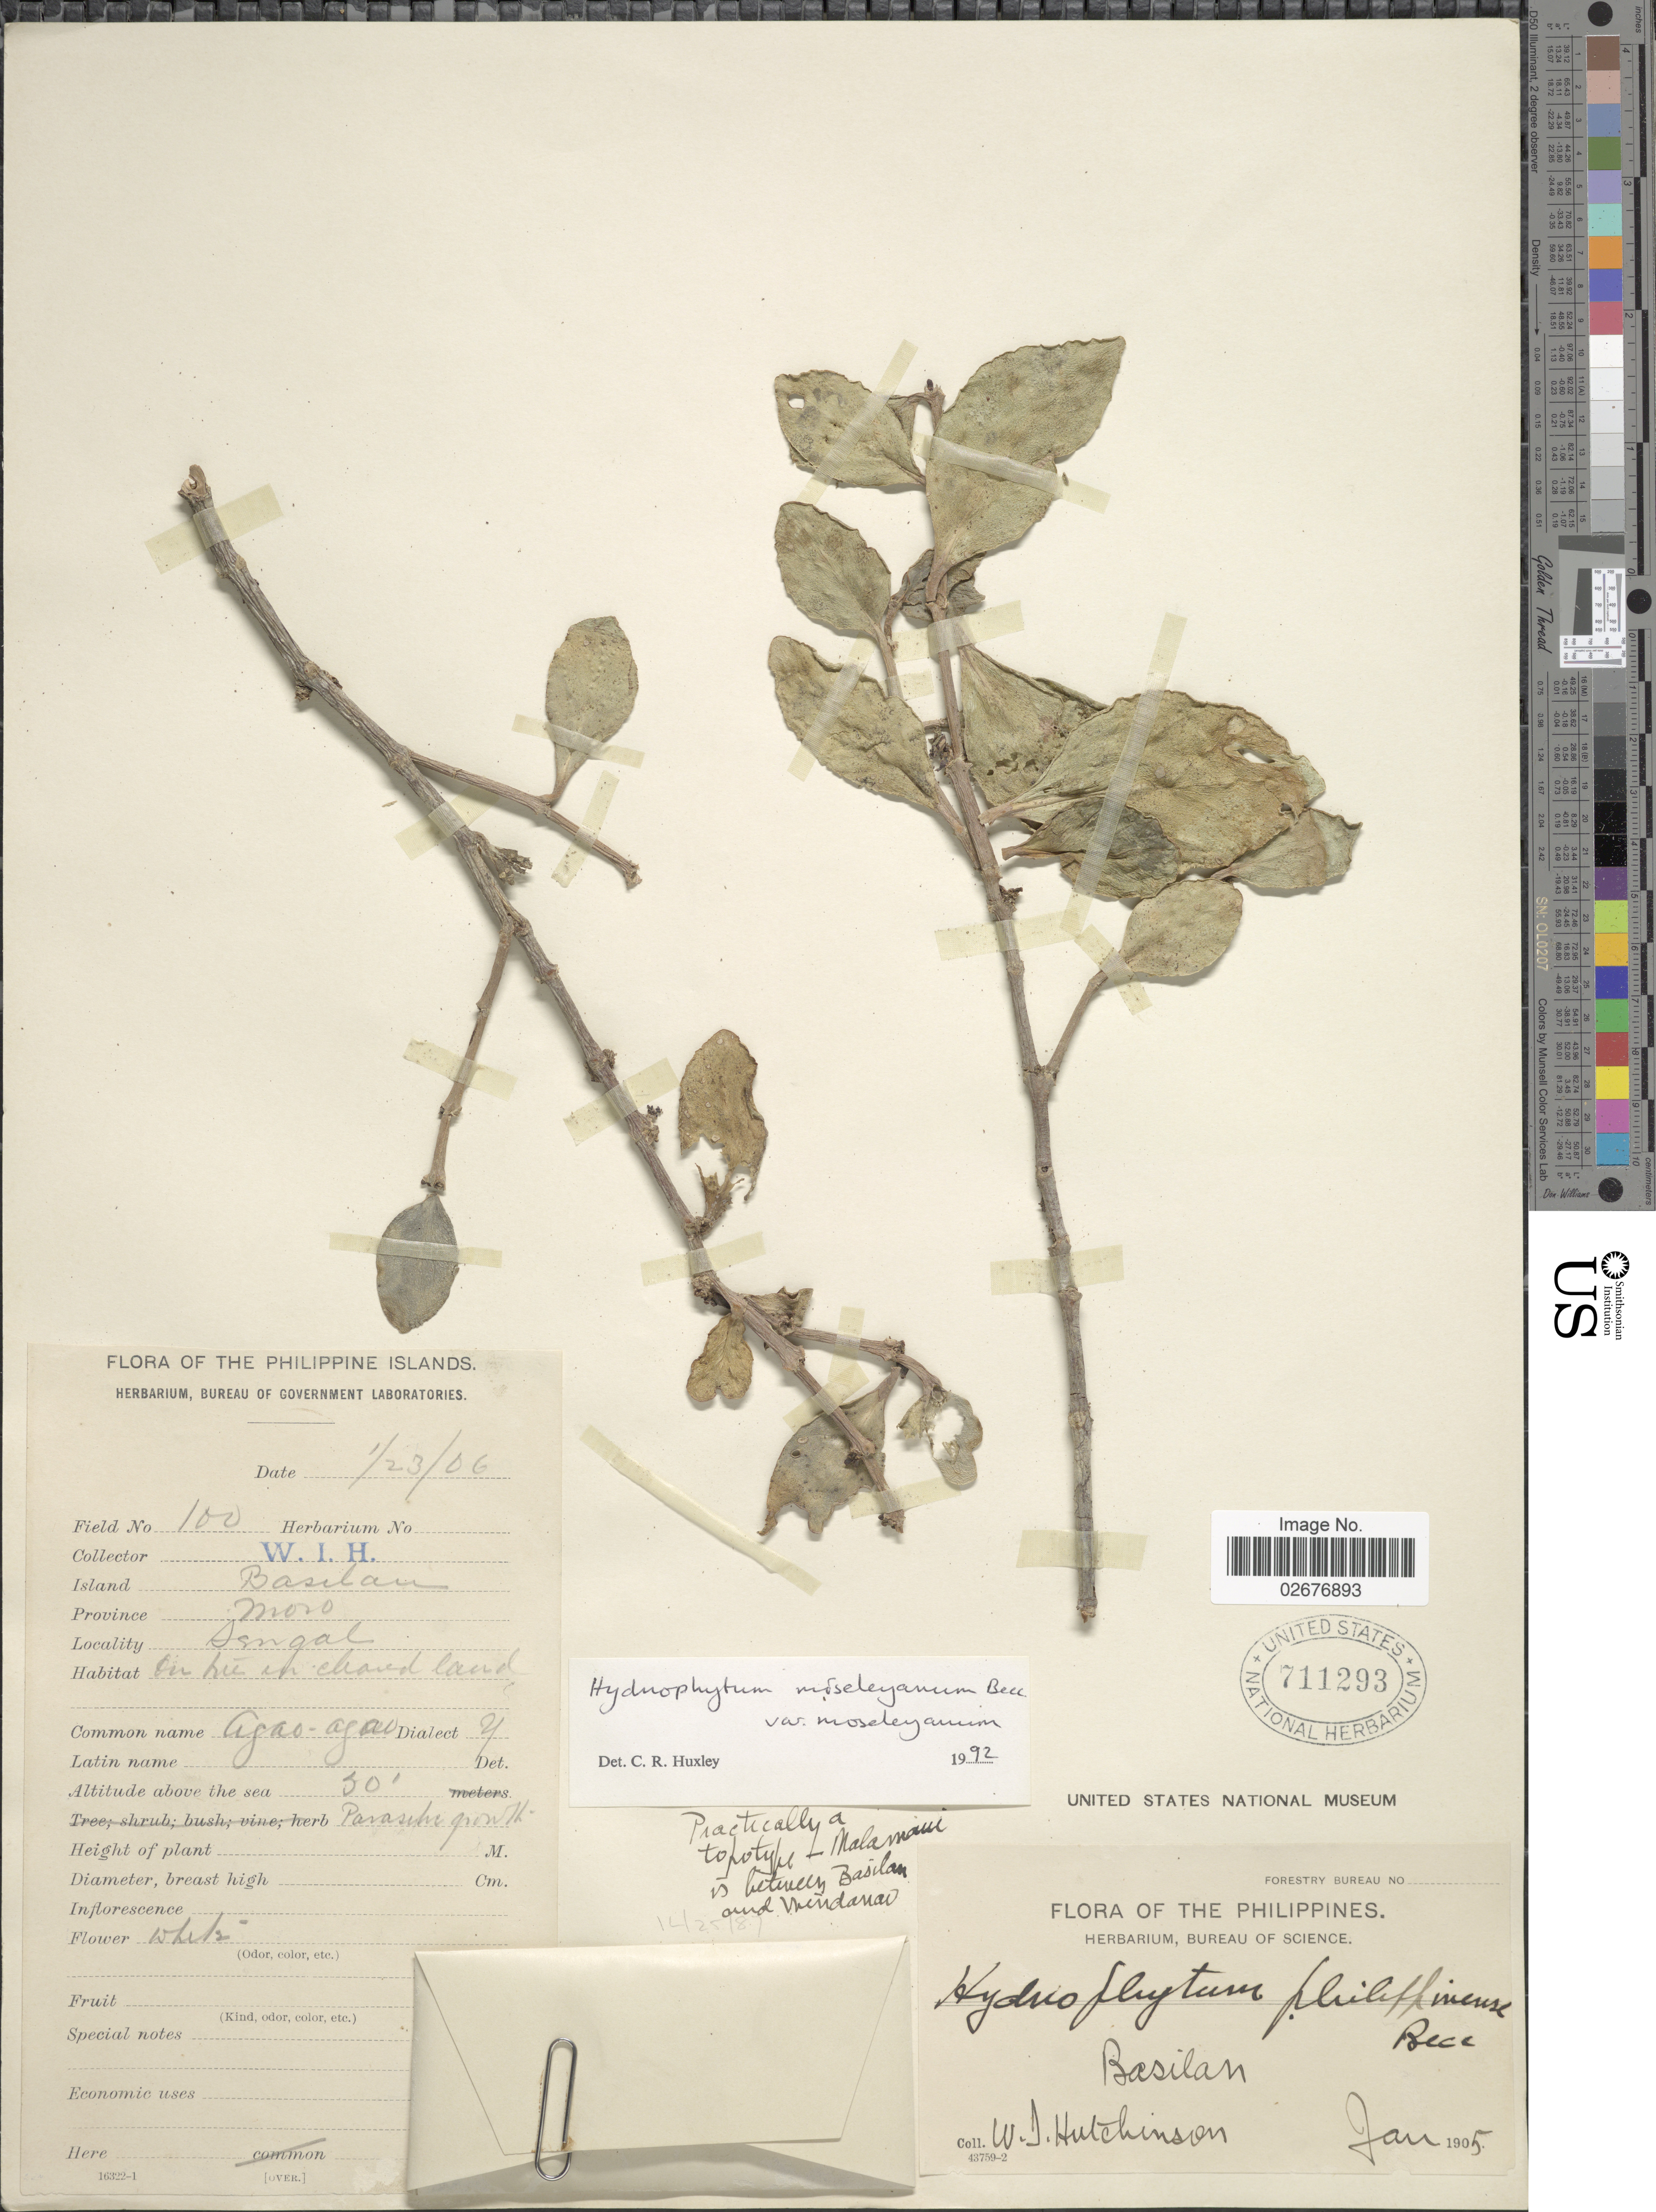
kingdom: Plantae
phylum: Tracheophyta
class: Magnoliopsida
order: Gentianales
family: Rubiaceae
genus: Hydnophytum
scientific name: Hydnophytum moseleyanum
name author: Becc.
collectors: W. I. Hutchinson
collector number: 100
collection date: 1906-01-23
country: Philippines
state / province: Muslim Mindanao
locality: Island Basilan, Province Moro, Sangal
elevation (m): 15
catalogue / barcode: US 711293